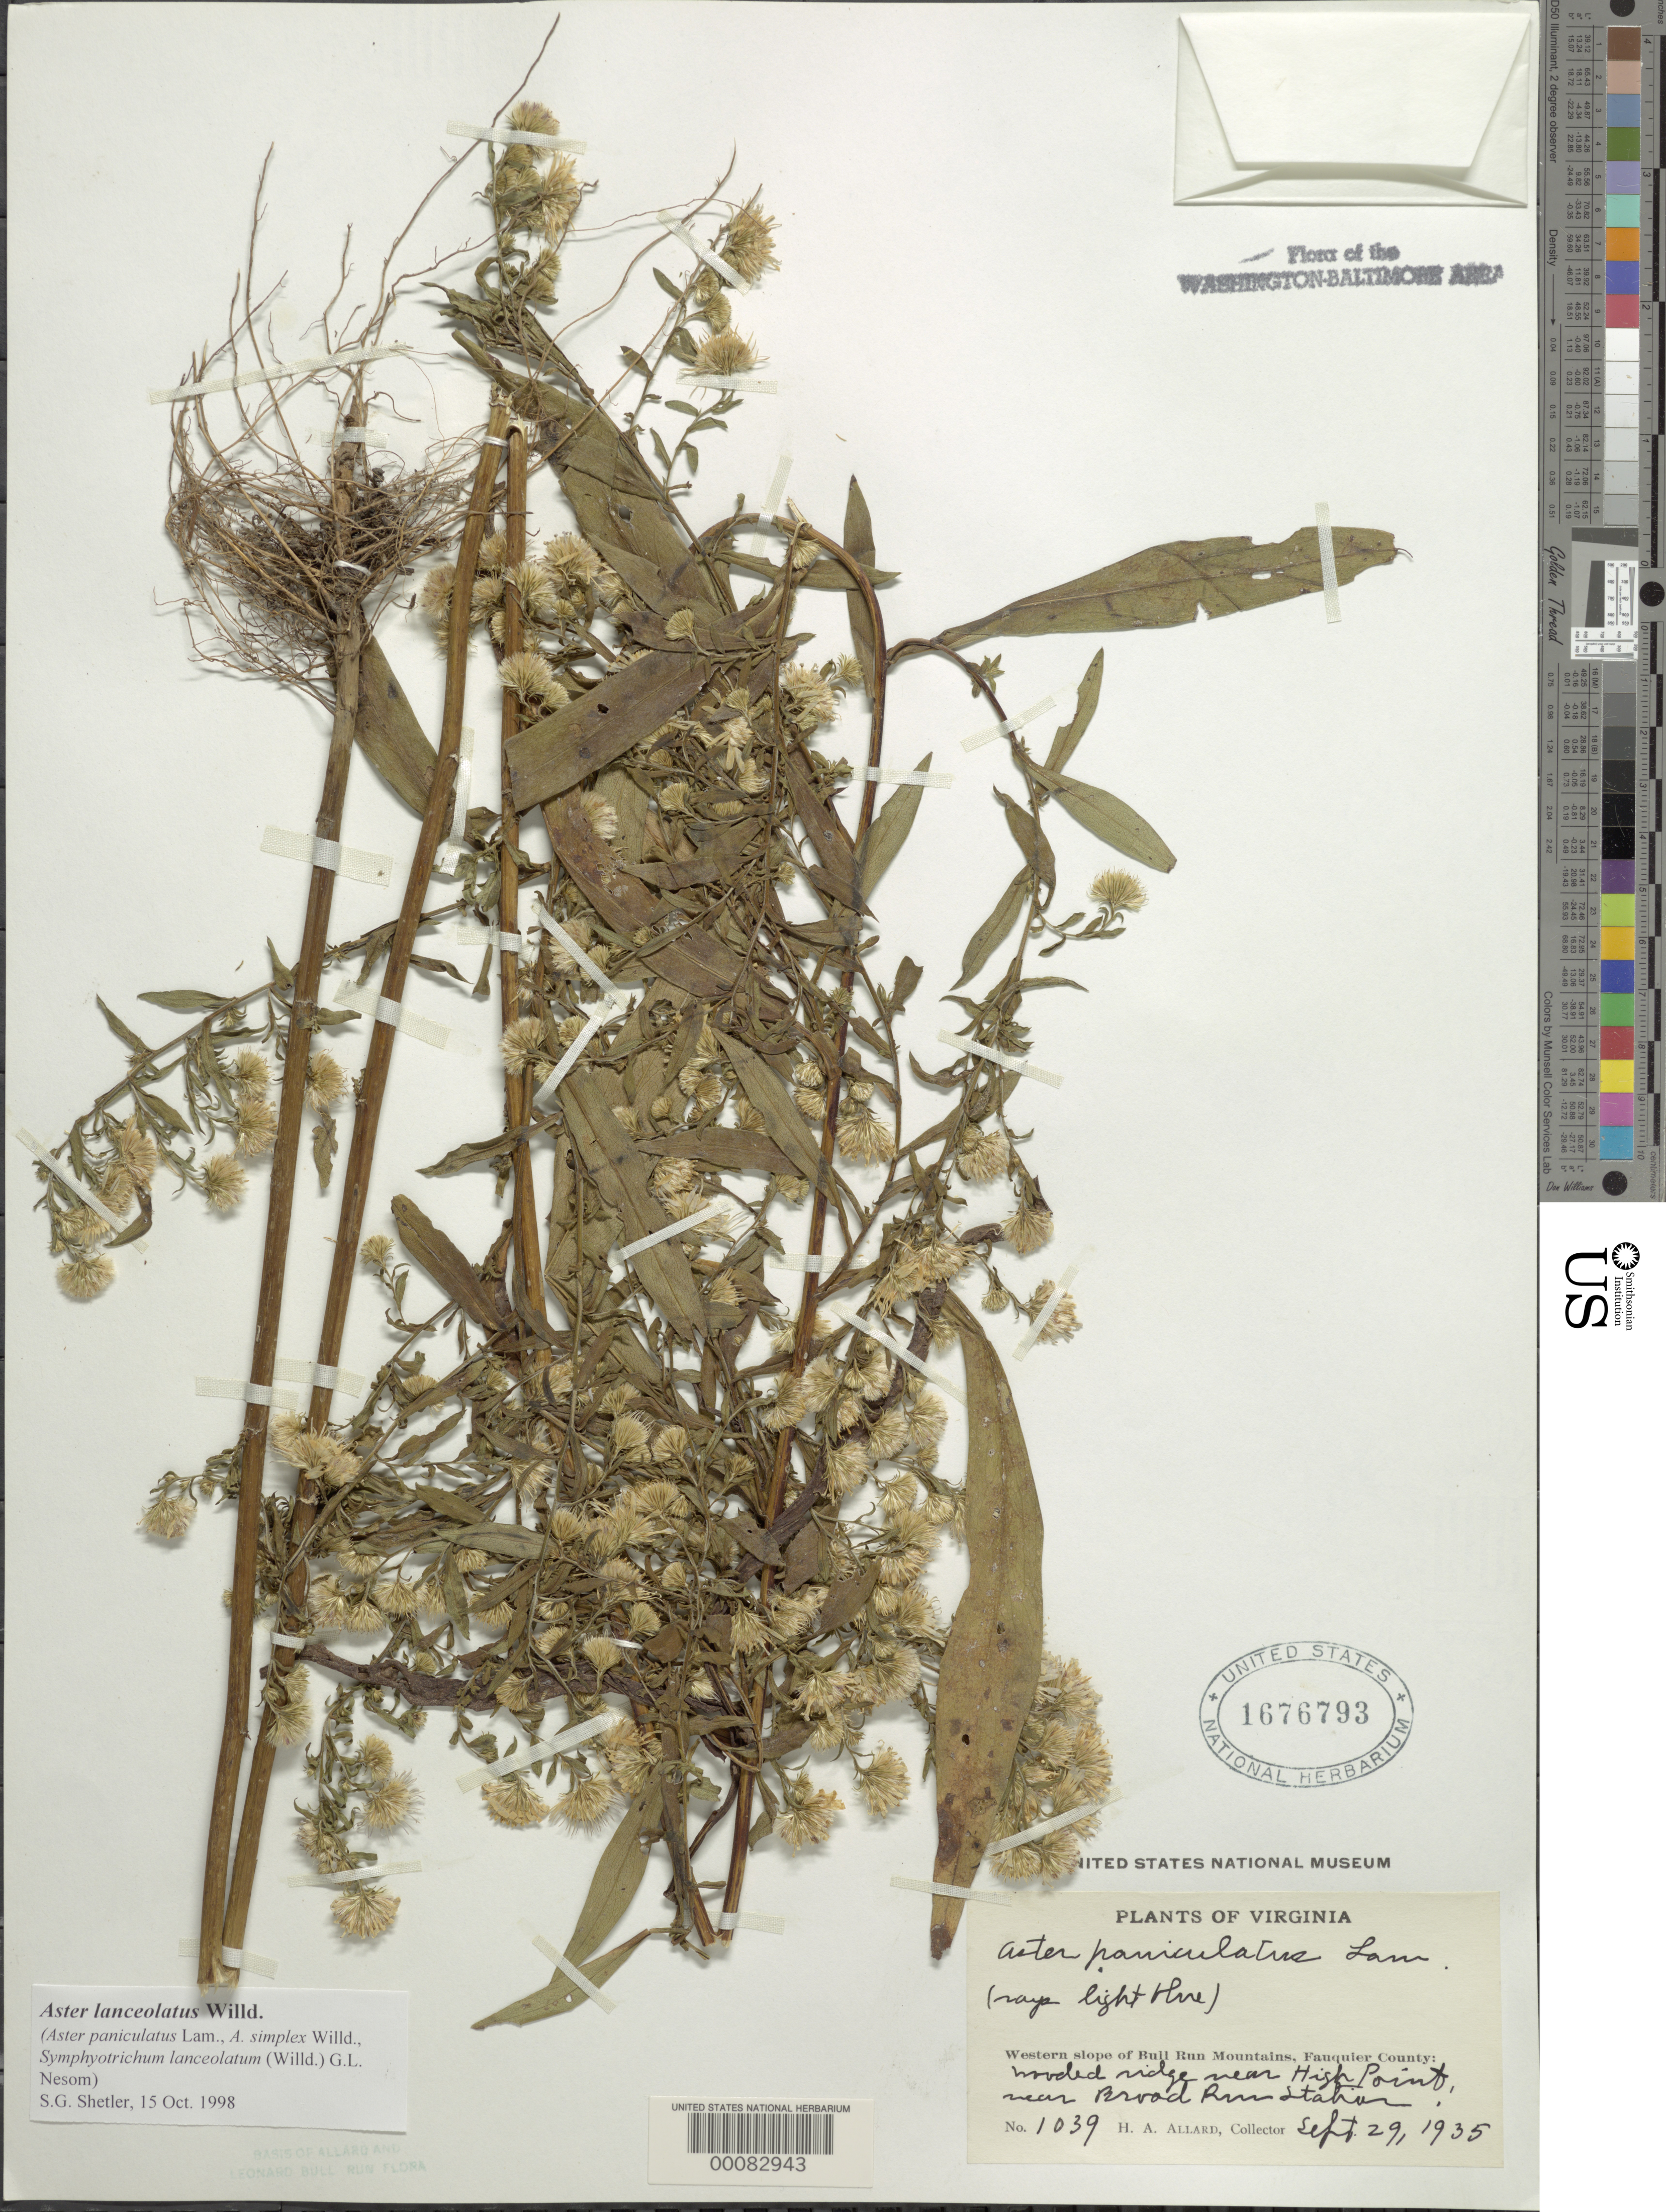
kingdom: Plantae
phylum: Tracheophyta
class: Magnoliopsida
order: Asterales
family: Asteraceae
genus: Symphyotrichum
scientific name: Symphyotrichum lanceolatum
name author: (Willd.) G.L. Nesom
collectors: H. A. Allard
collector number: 1039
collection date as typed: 29 Sep 1935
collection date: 1935-09-29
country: United States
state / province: Virginia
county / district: Fauquier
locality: Near Broad Run Station near High Point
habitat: Wooded ridge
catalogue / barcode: US 1676793